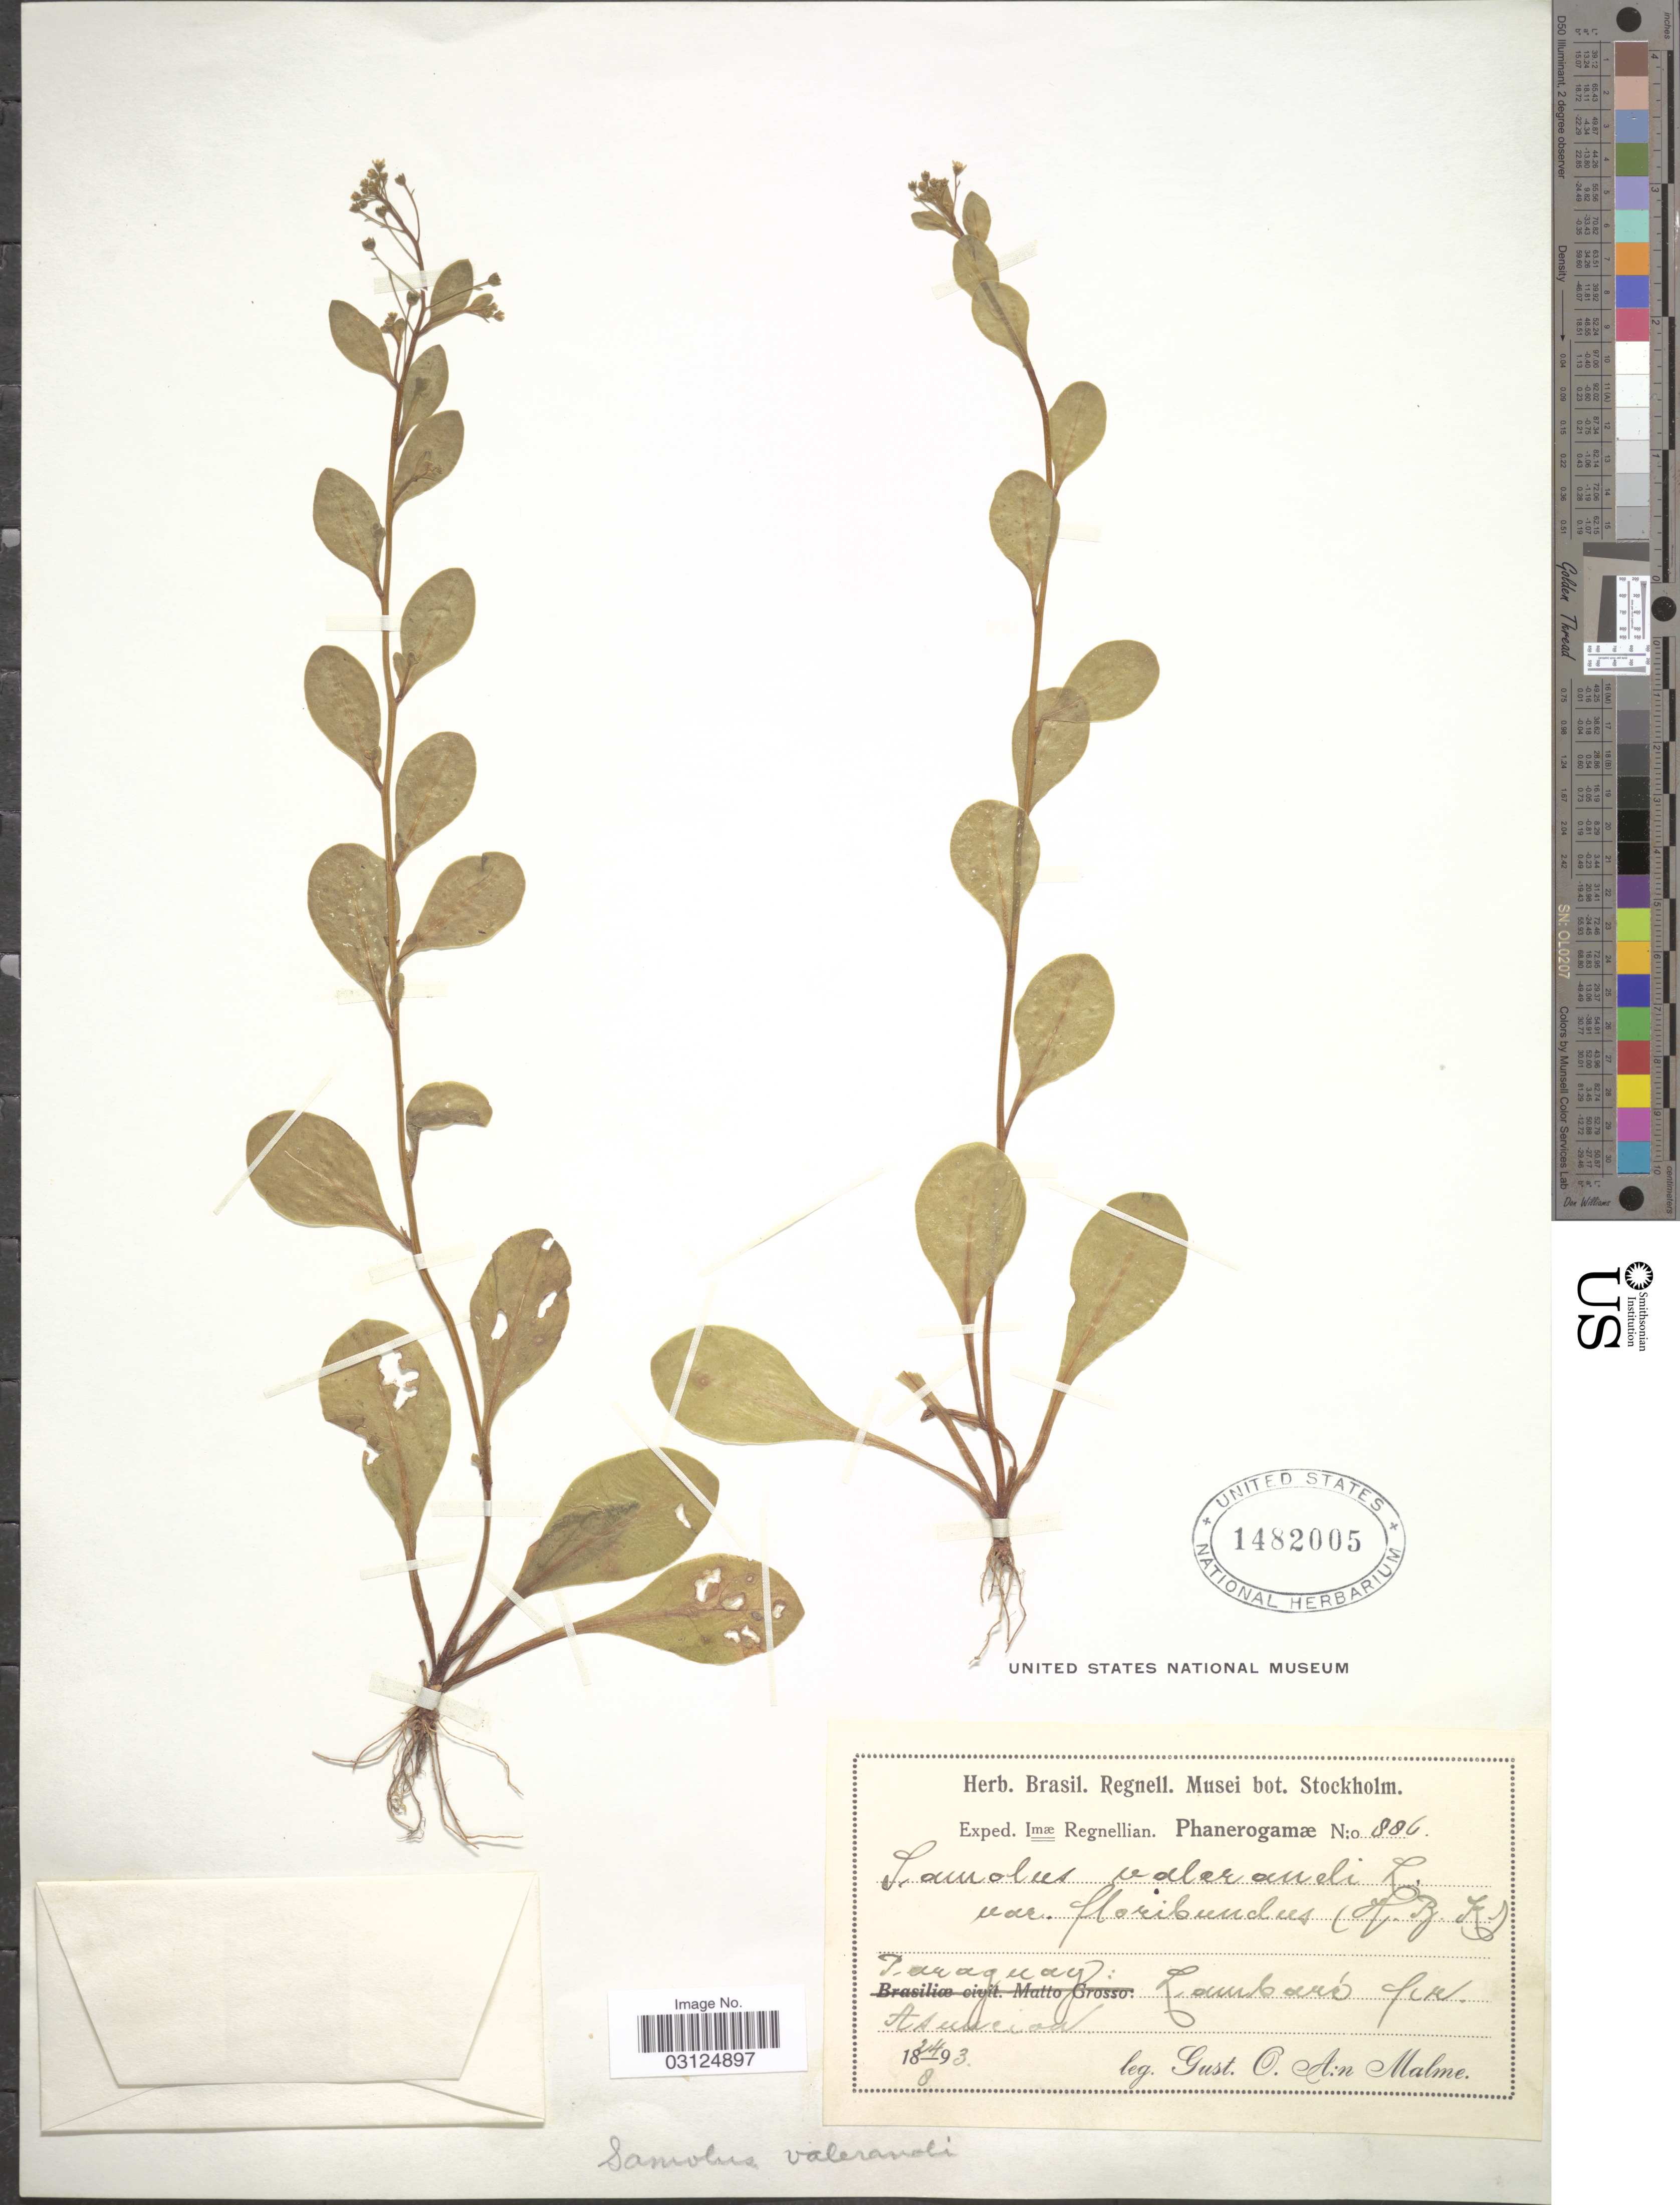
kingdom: Plantae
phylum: Tracheophyta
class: Magnoliopsida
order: Ericales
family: Primulaceae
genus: Samolus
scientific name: Samolus parviflorus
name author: Raf.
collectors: G. O. A. Malme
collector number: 886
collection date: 1893-08-24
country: Paraguay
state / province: Asuncion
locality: Lambaré fir.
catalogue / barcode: US 1482005